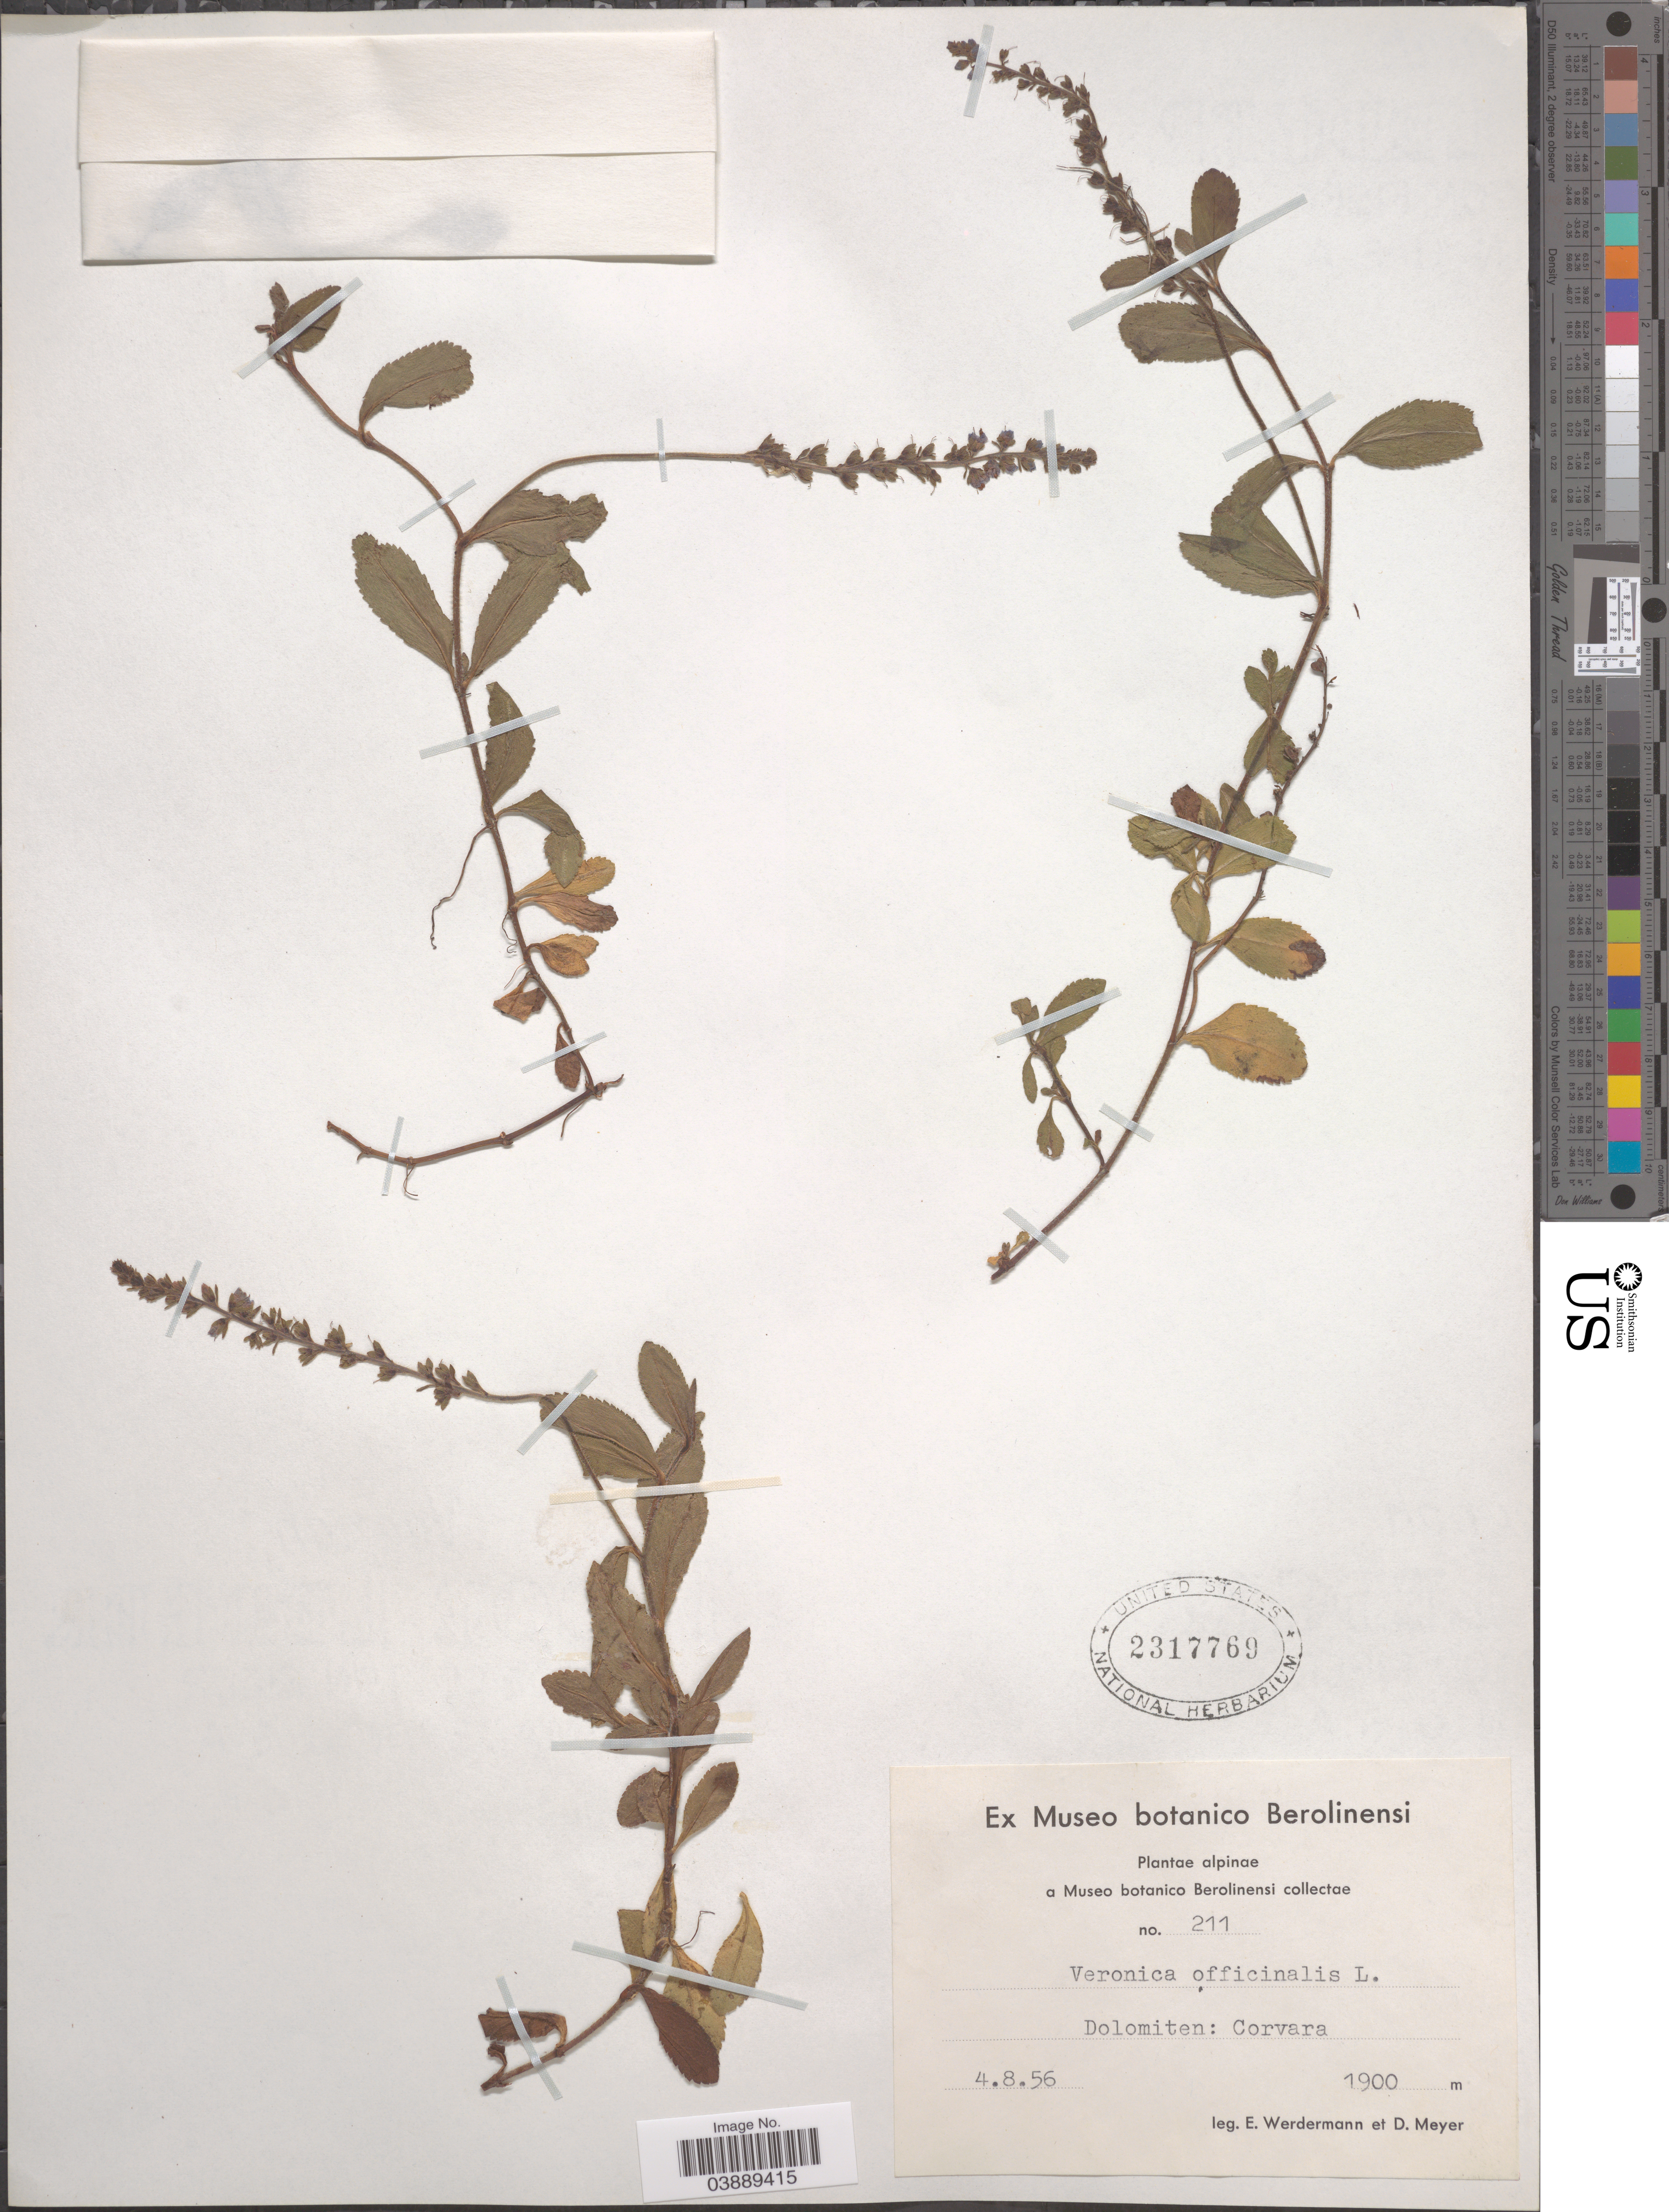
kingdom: Plantae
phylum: Tracheophyta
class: Magnoliopsida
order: Lamiales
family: Plantaginaceae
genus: Veronica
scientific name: Veronica officinalis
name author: L.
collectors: E. Werdermann & D. Meyer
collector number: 211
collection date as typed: Transcribed d/m/y: 4/8/56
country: Italy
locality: Dolomiten: Corvara.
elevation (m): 1900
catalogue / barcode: US 2317769